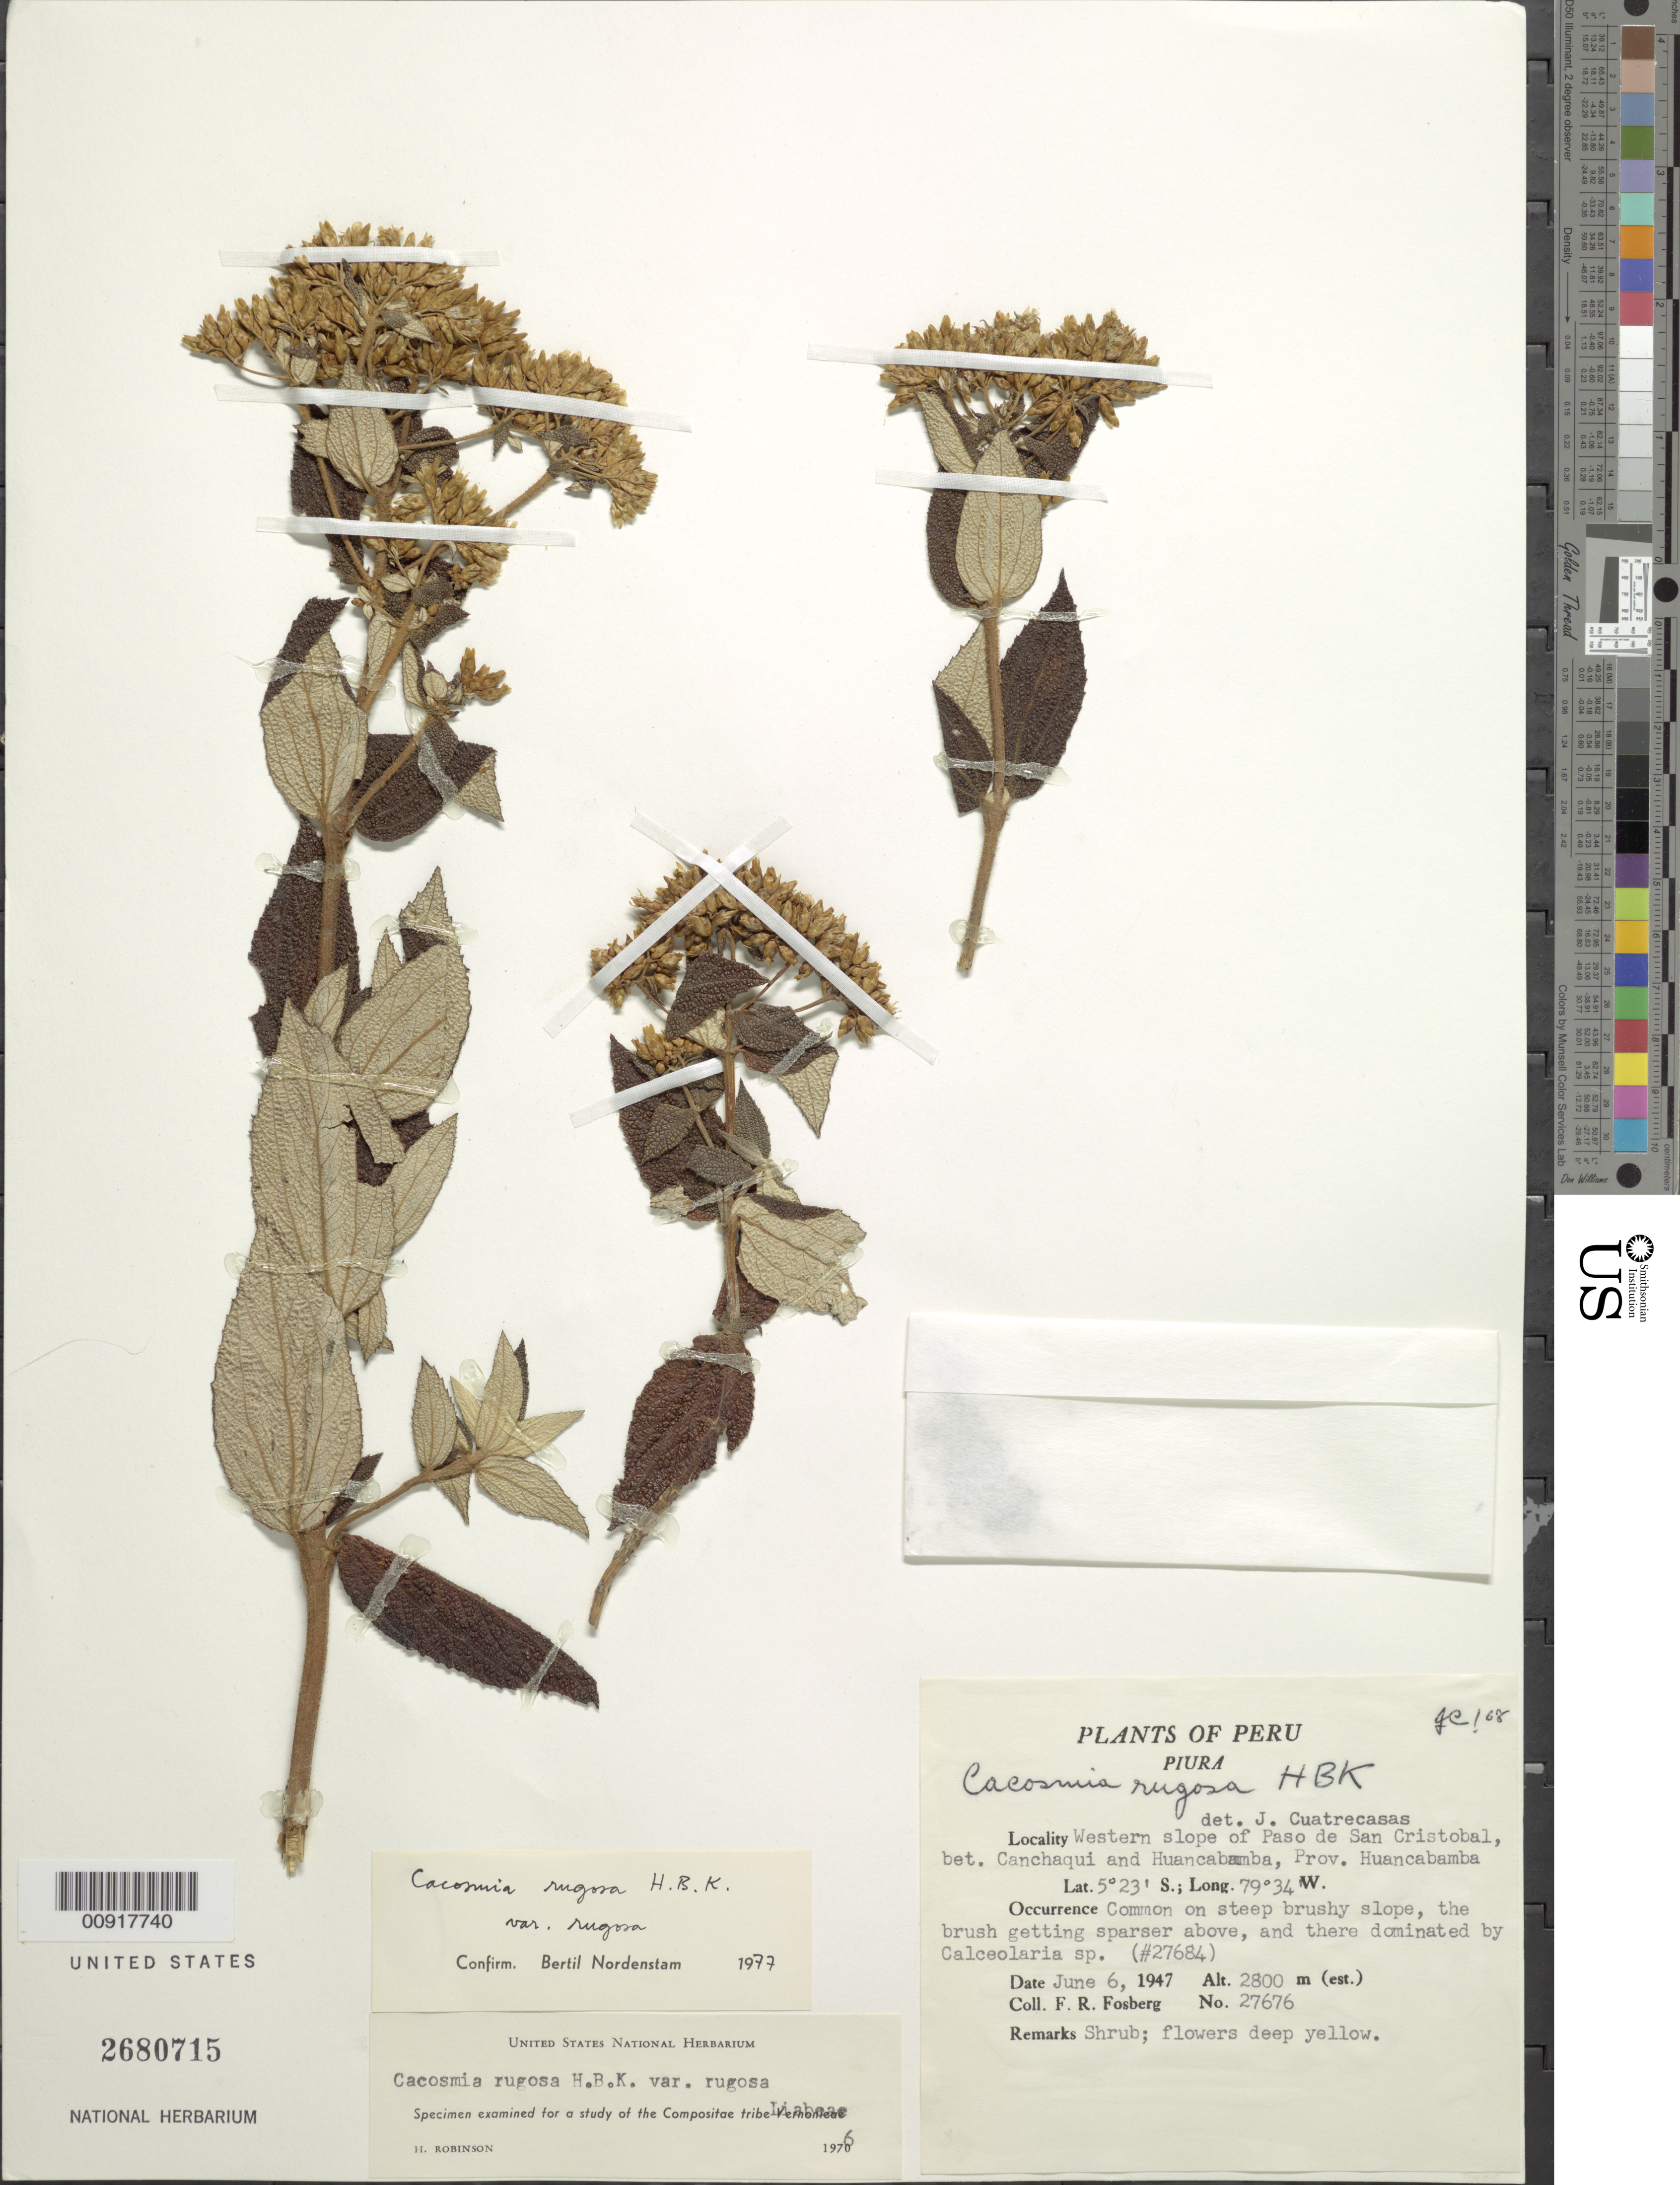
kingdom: Plantae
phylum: Tracheophyta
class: Magnoliopsida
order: Asterales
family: Asteraceae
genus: Cacosmia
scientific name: Cacosmia rugosa var. nivea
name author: Hieron.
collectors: F. R. Fosberg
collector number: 27676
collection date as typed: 6 June 1947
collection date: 1947-06-06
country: Peru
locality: Prov. Huancabamba, Piura, W slope of Paso de San Cristobal, between Canchaqui and Huancabamba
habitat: Steep brushy slope, brush getting sparser above and there dominated by Calceolaria sp.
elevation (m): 2800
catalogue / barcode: US 2680715